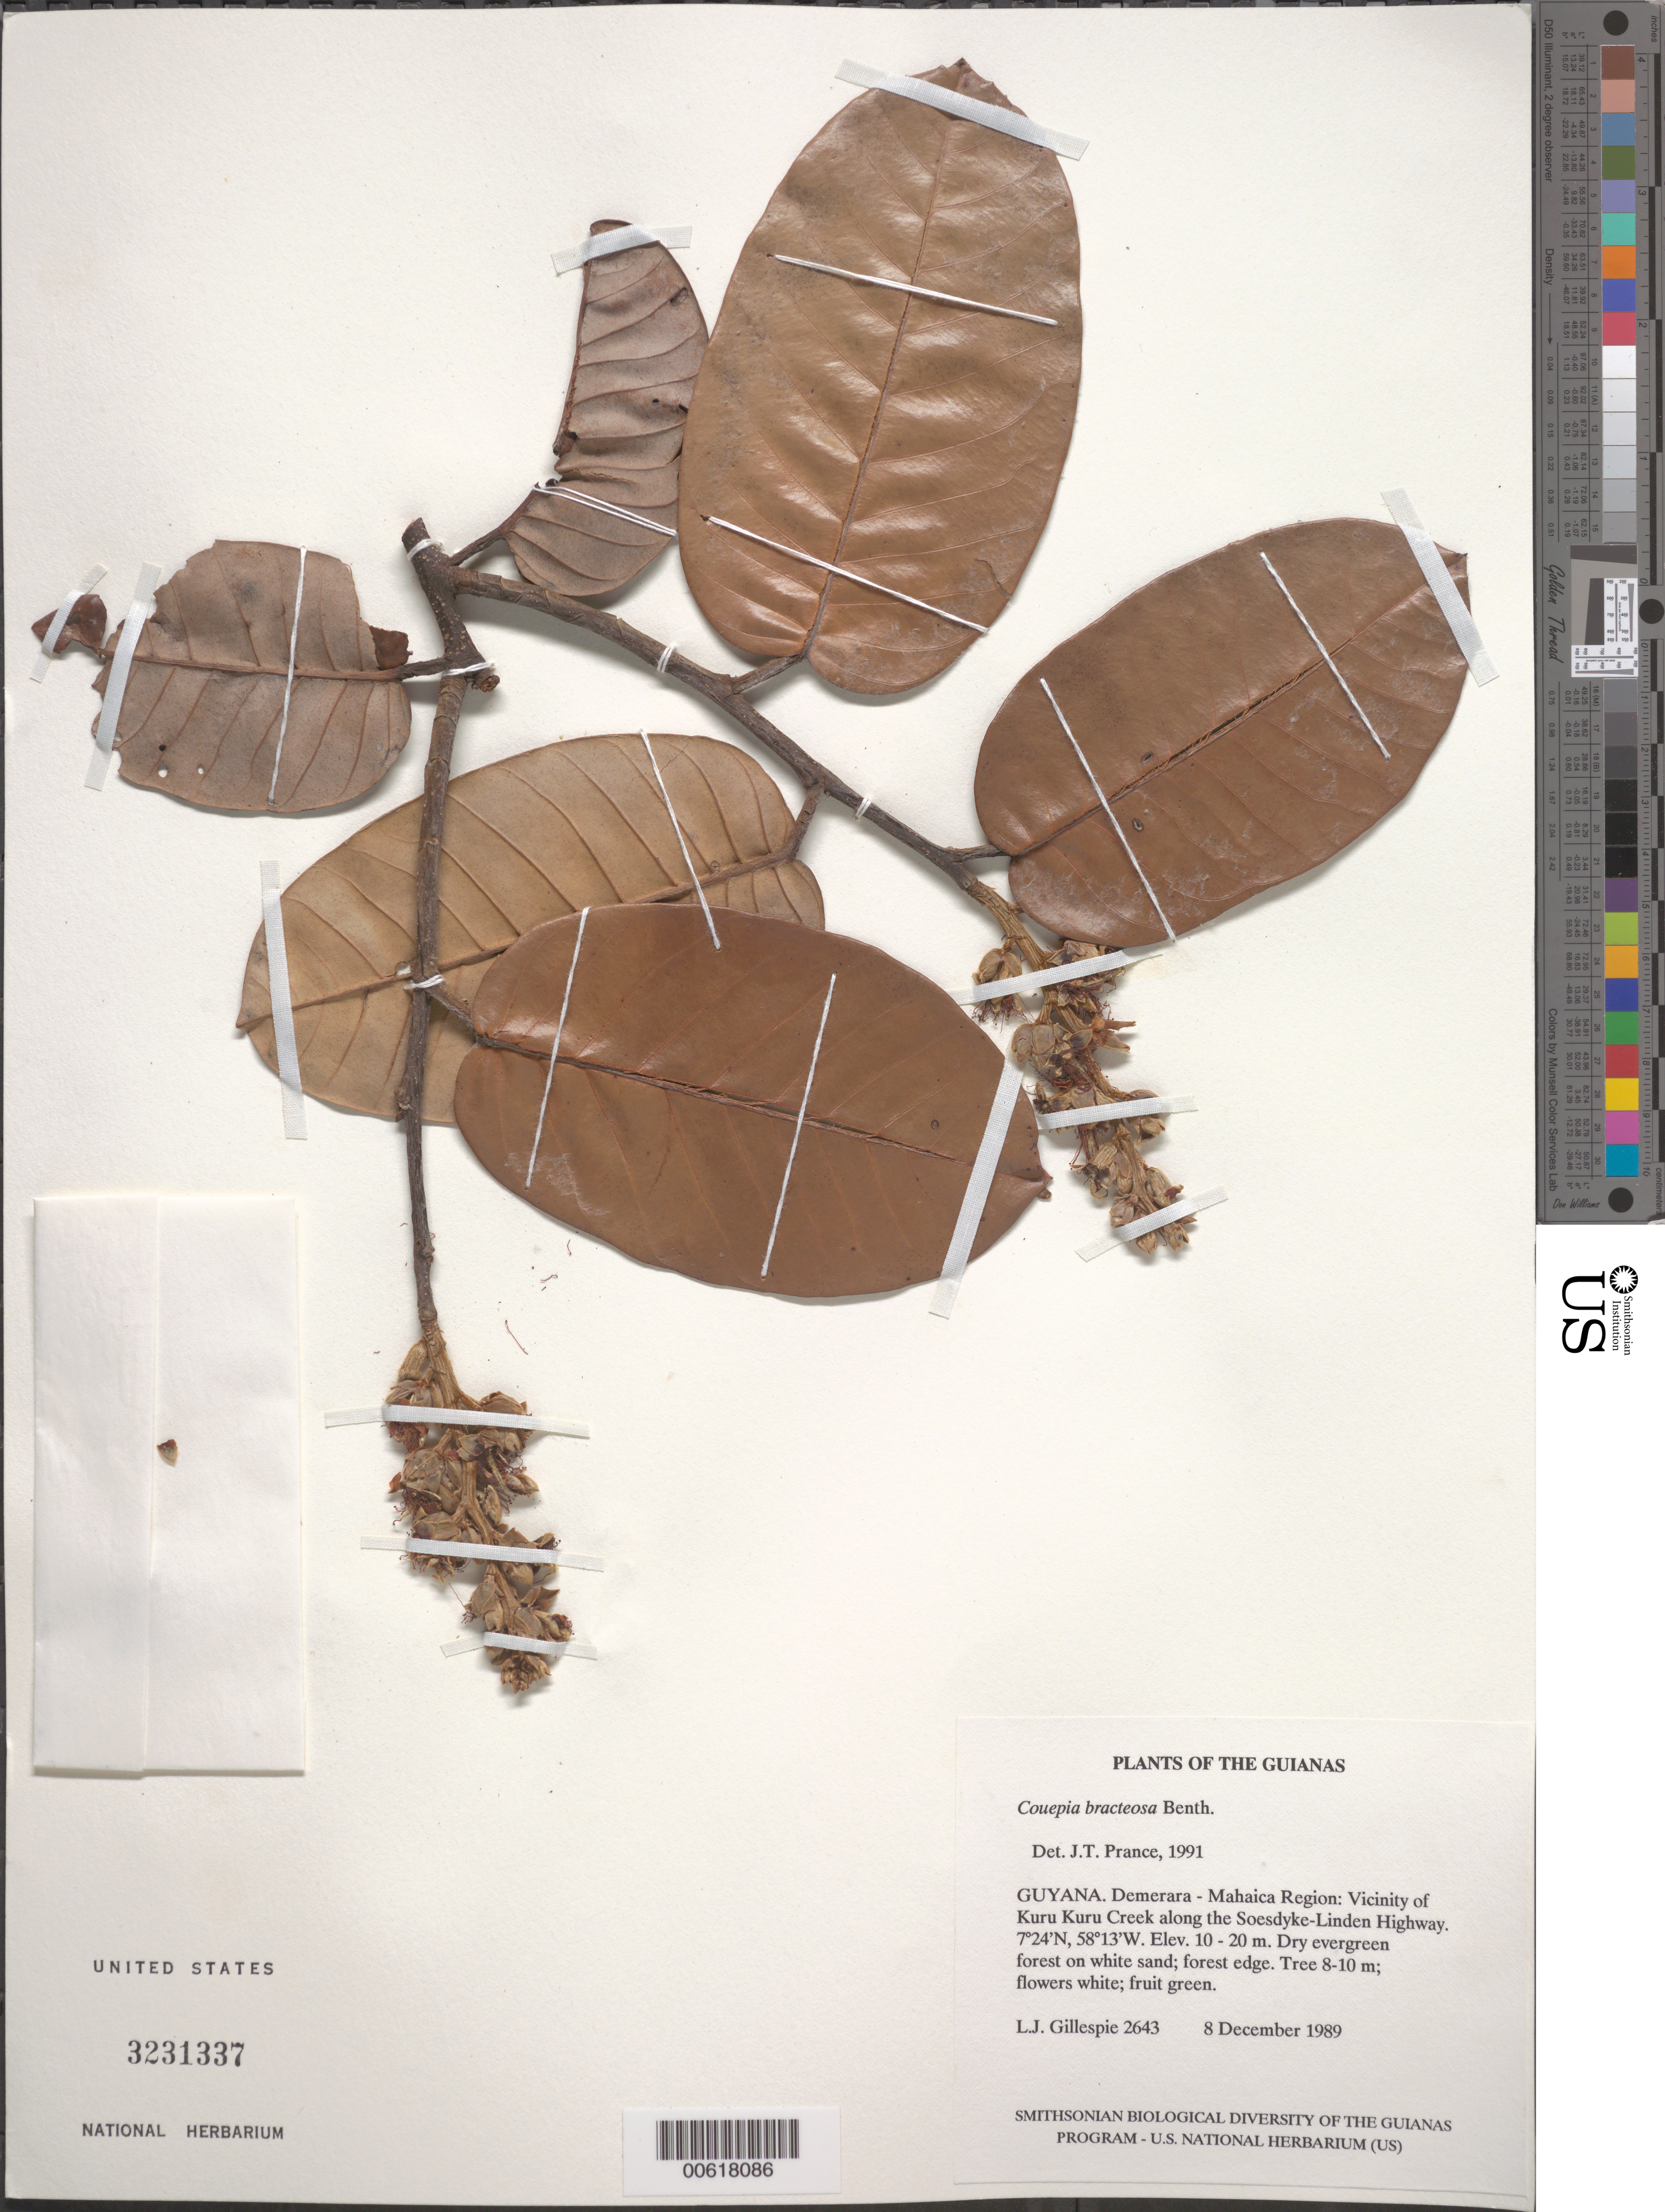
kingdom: Plantae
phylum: Tracheophyta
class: Magnoliopsida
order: Malpighiales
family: Chrysobalanaceae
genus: Couepia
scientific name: Couepia bracteosa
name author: Benth.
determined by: Prance, G. T.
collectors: L. J. Gillespie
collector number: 2643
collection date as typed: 8 December 1989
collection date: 1989-12-08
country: Guyana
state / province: Demerara-Mahaica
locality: Vicinity of Kuru Kuru Creek along the Soesdyke-Linden Highway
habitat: Dry evergreen forest on white sand; forest edge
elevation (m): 10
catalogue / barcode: US 3231337